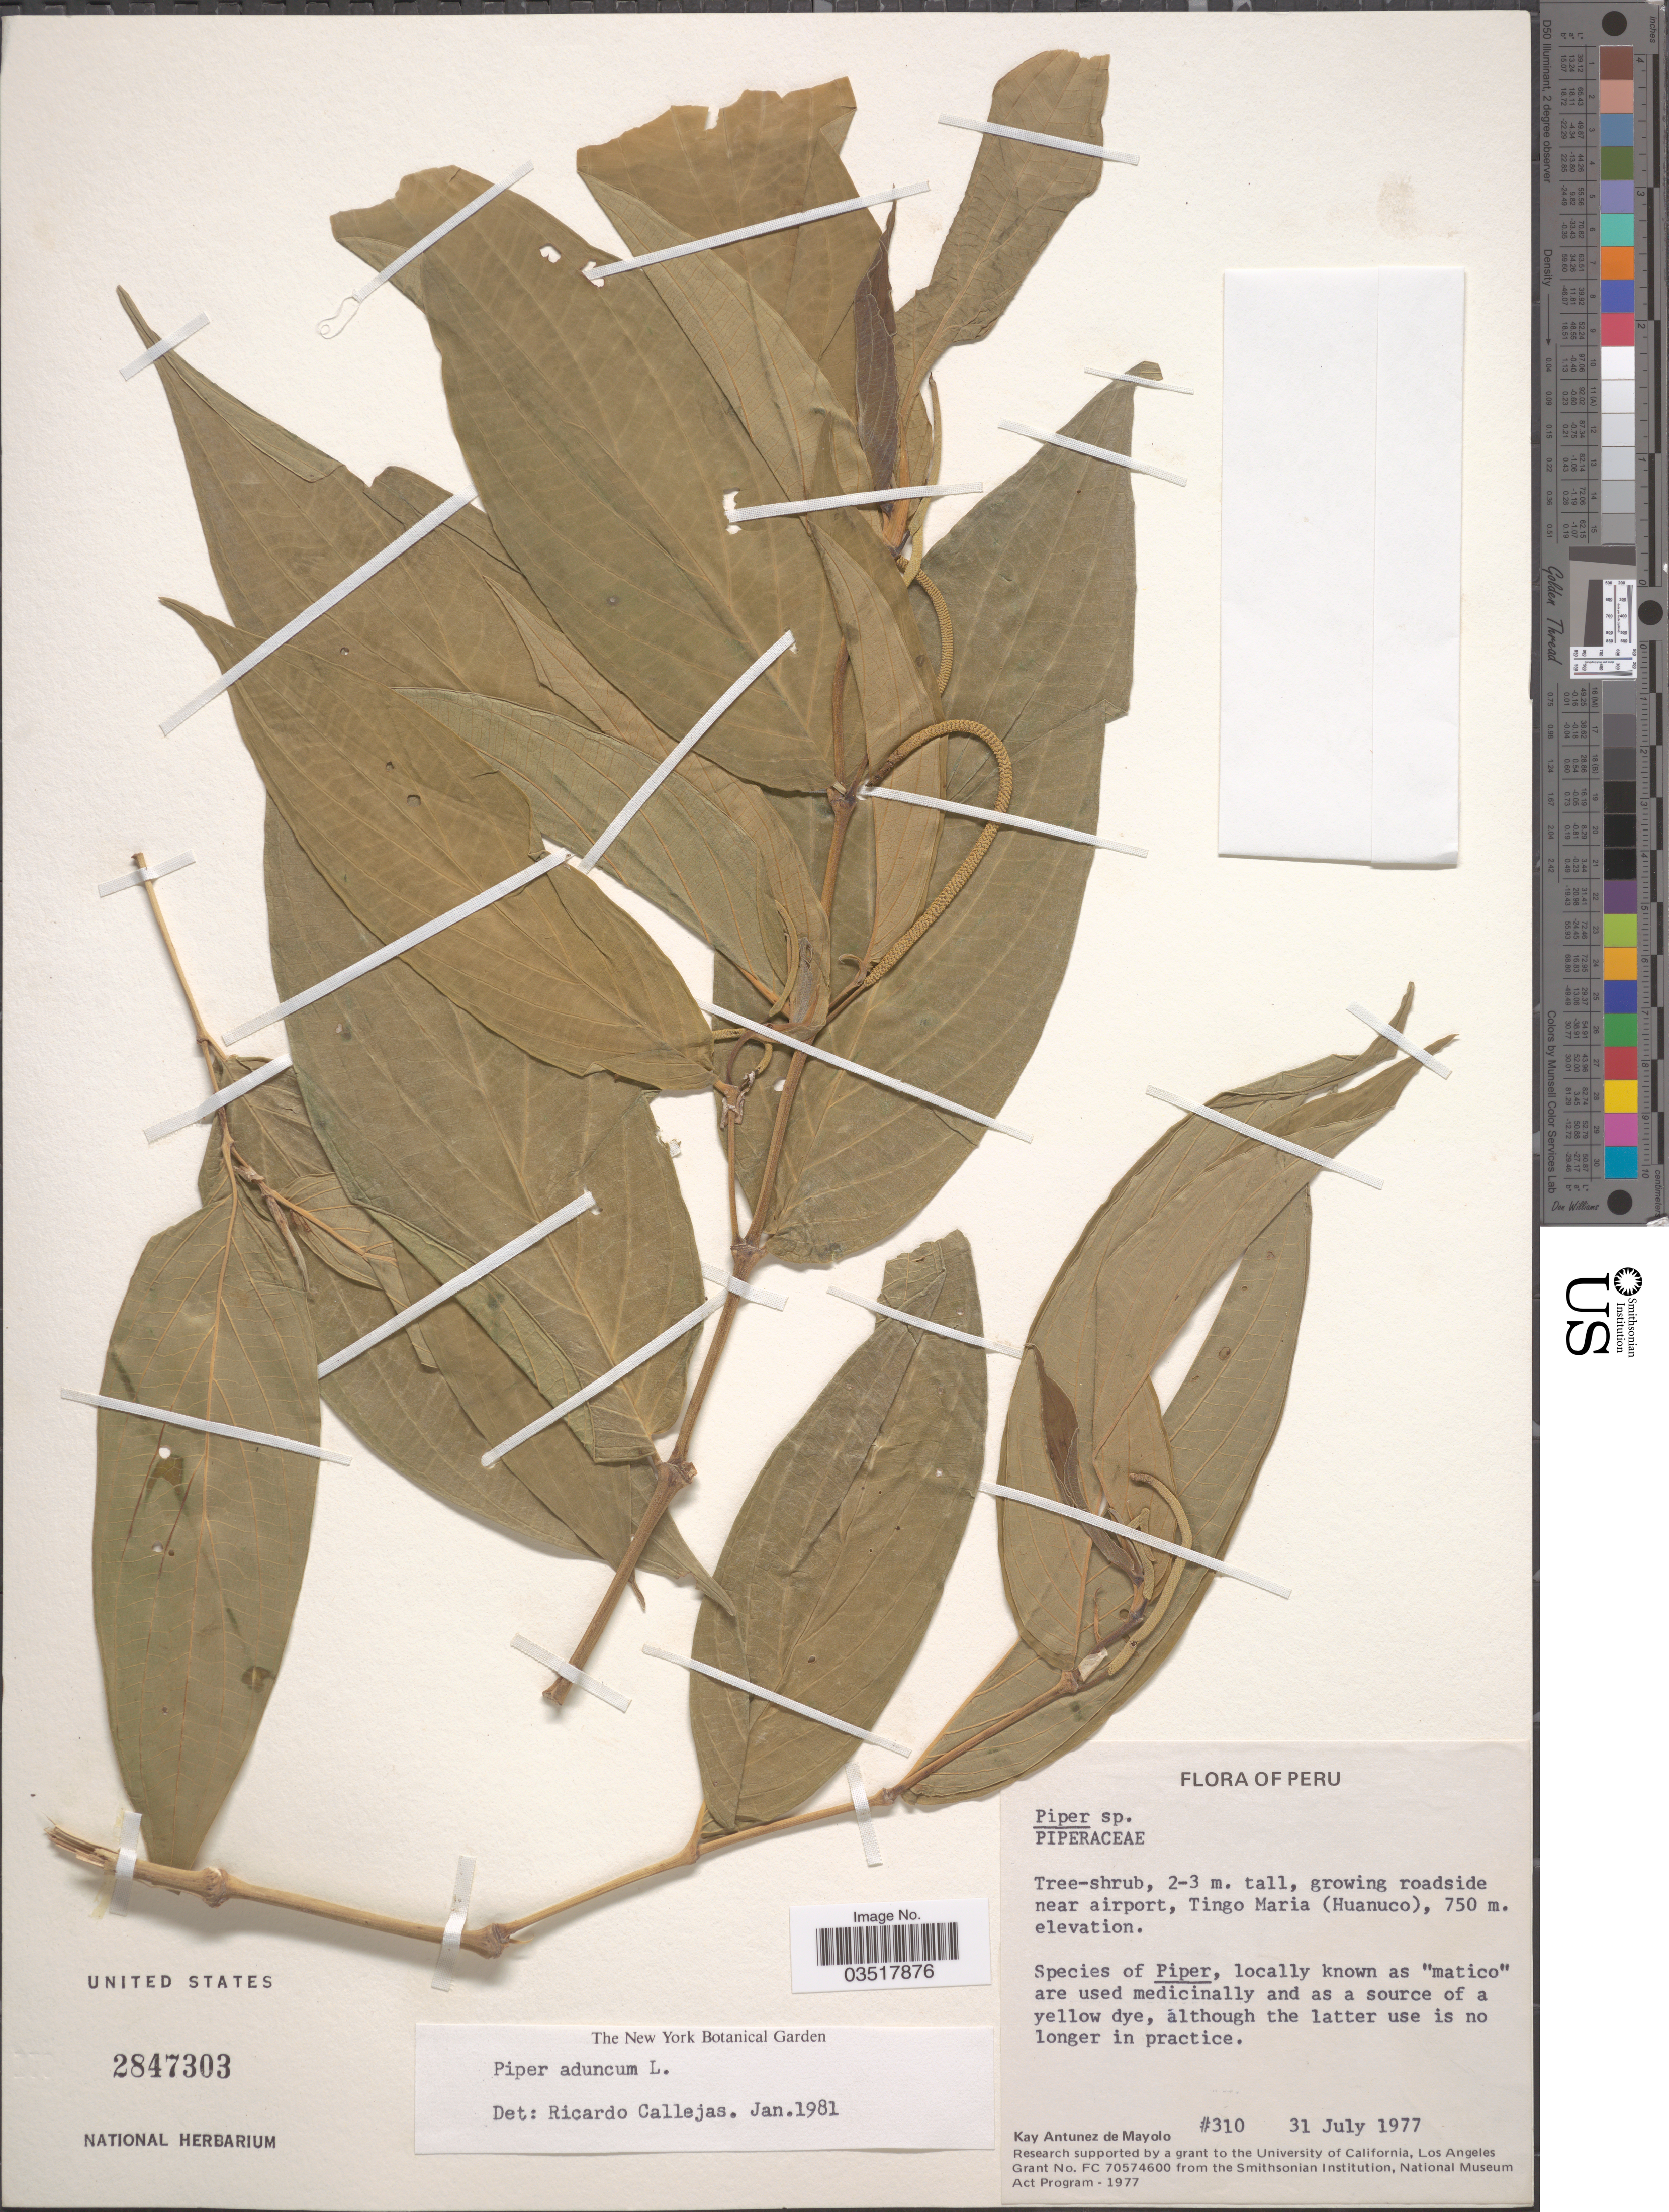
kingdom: Plantae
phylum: Tracheophyta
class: Magnoliopsida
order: Piperales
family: Piperaceae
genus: Piper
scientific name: Piper aduncum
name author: L.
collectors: K. Antunez de Mayolo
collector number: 310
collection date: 1977-07-31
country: Peru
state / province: Huánuco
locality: Growing roadside near airport, Tingo Maria (Huanuco).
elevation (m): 750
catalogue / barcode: US 2847303